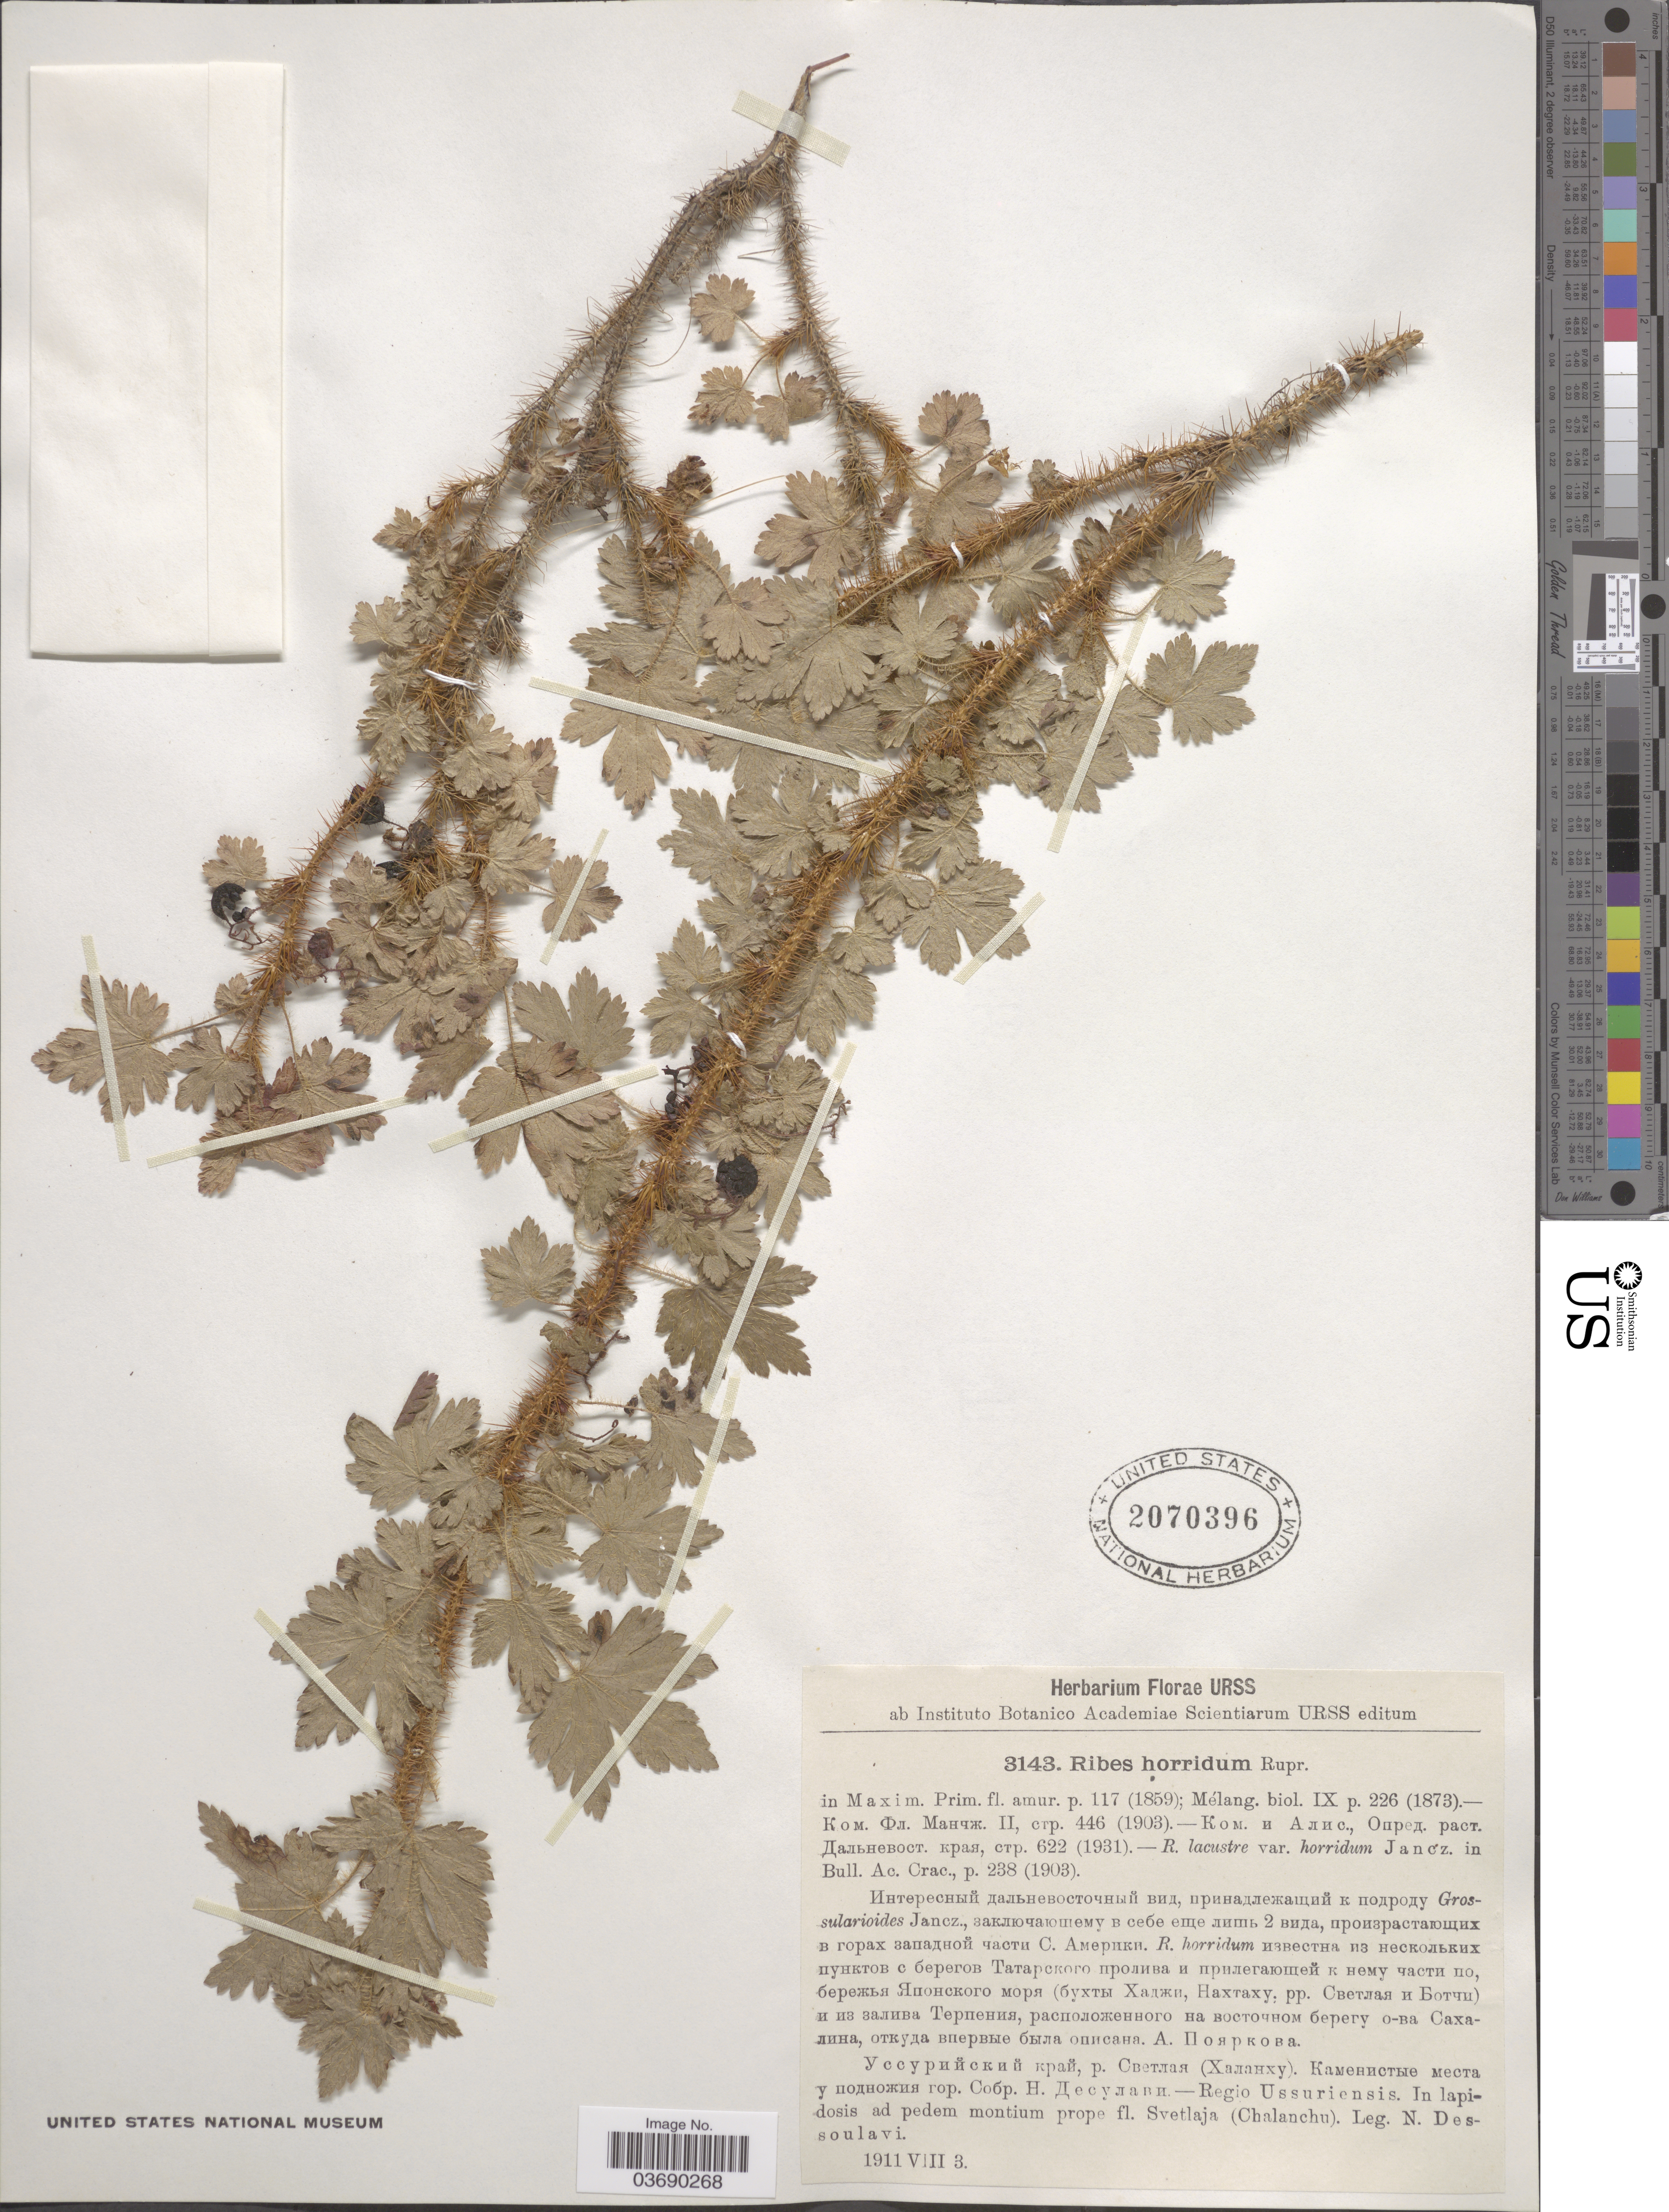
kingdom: Plantae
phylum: Tracheophyta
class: Magnoliopsida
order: Saxifragales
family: Grossulariaceae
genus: Ribes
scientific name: Ribes horridum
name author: Rupr. ex Maxim.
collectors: N. Dessoulavi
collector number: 3143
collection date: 1911-08-03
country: Russian Federation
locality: Regio Ussuriensis. In lapidosis ad pedem montium prope fl. Svetlaja (Chalanchu).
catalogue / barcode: US 2070396